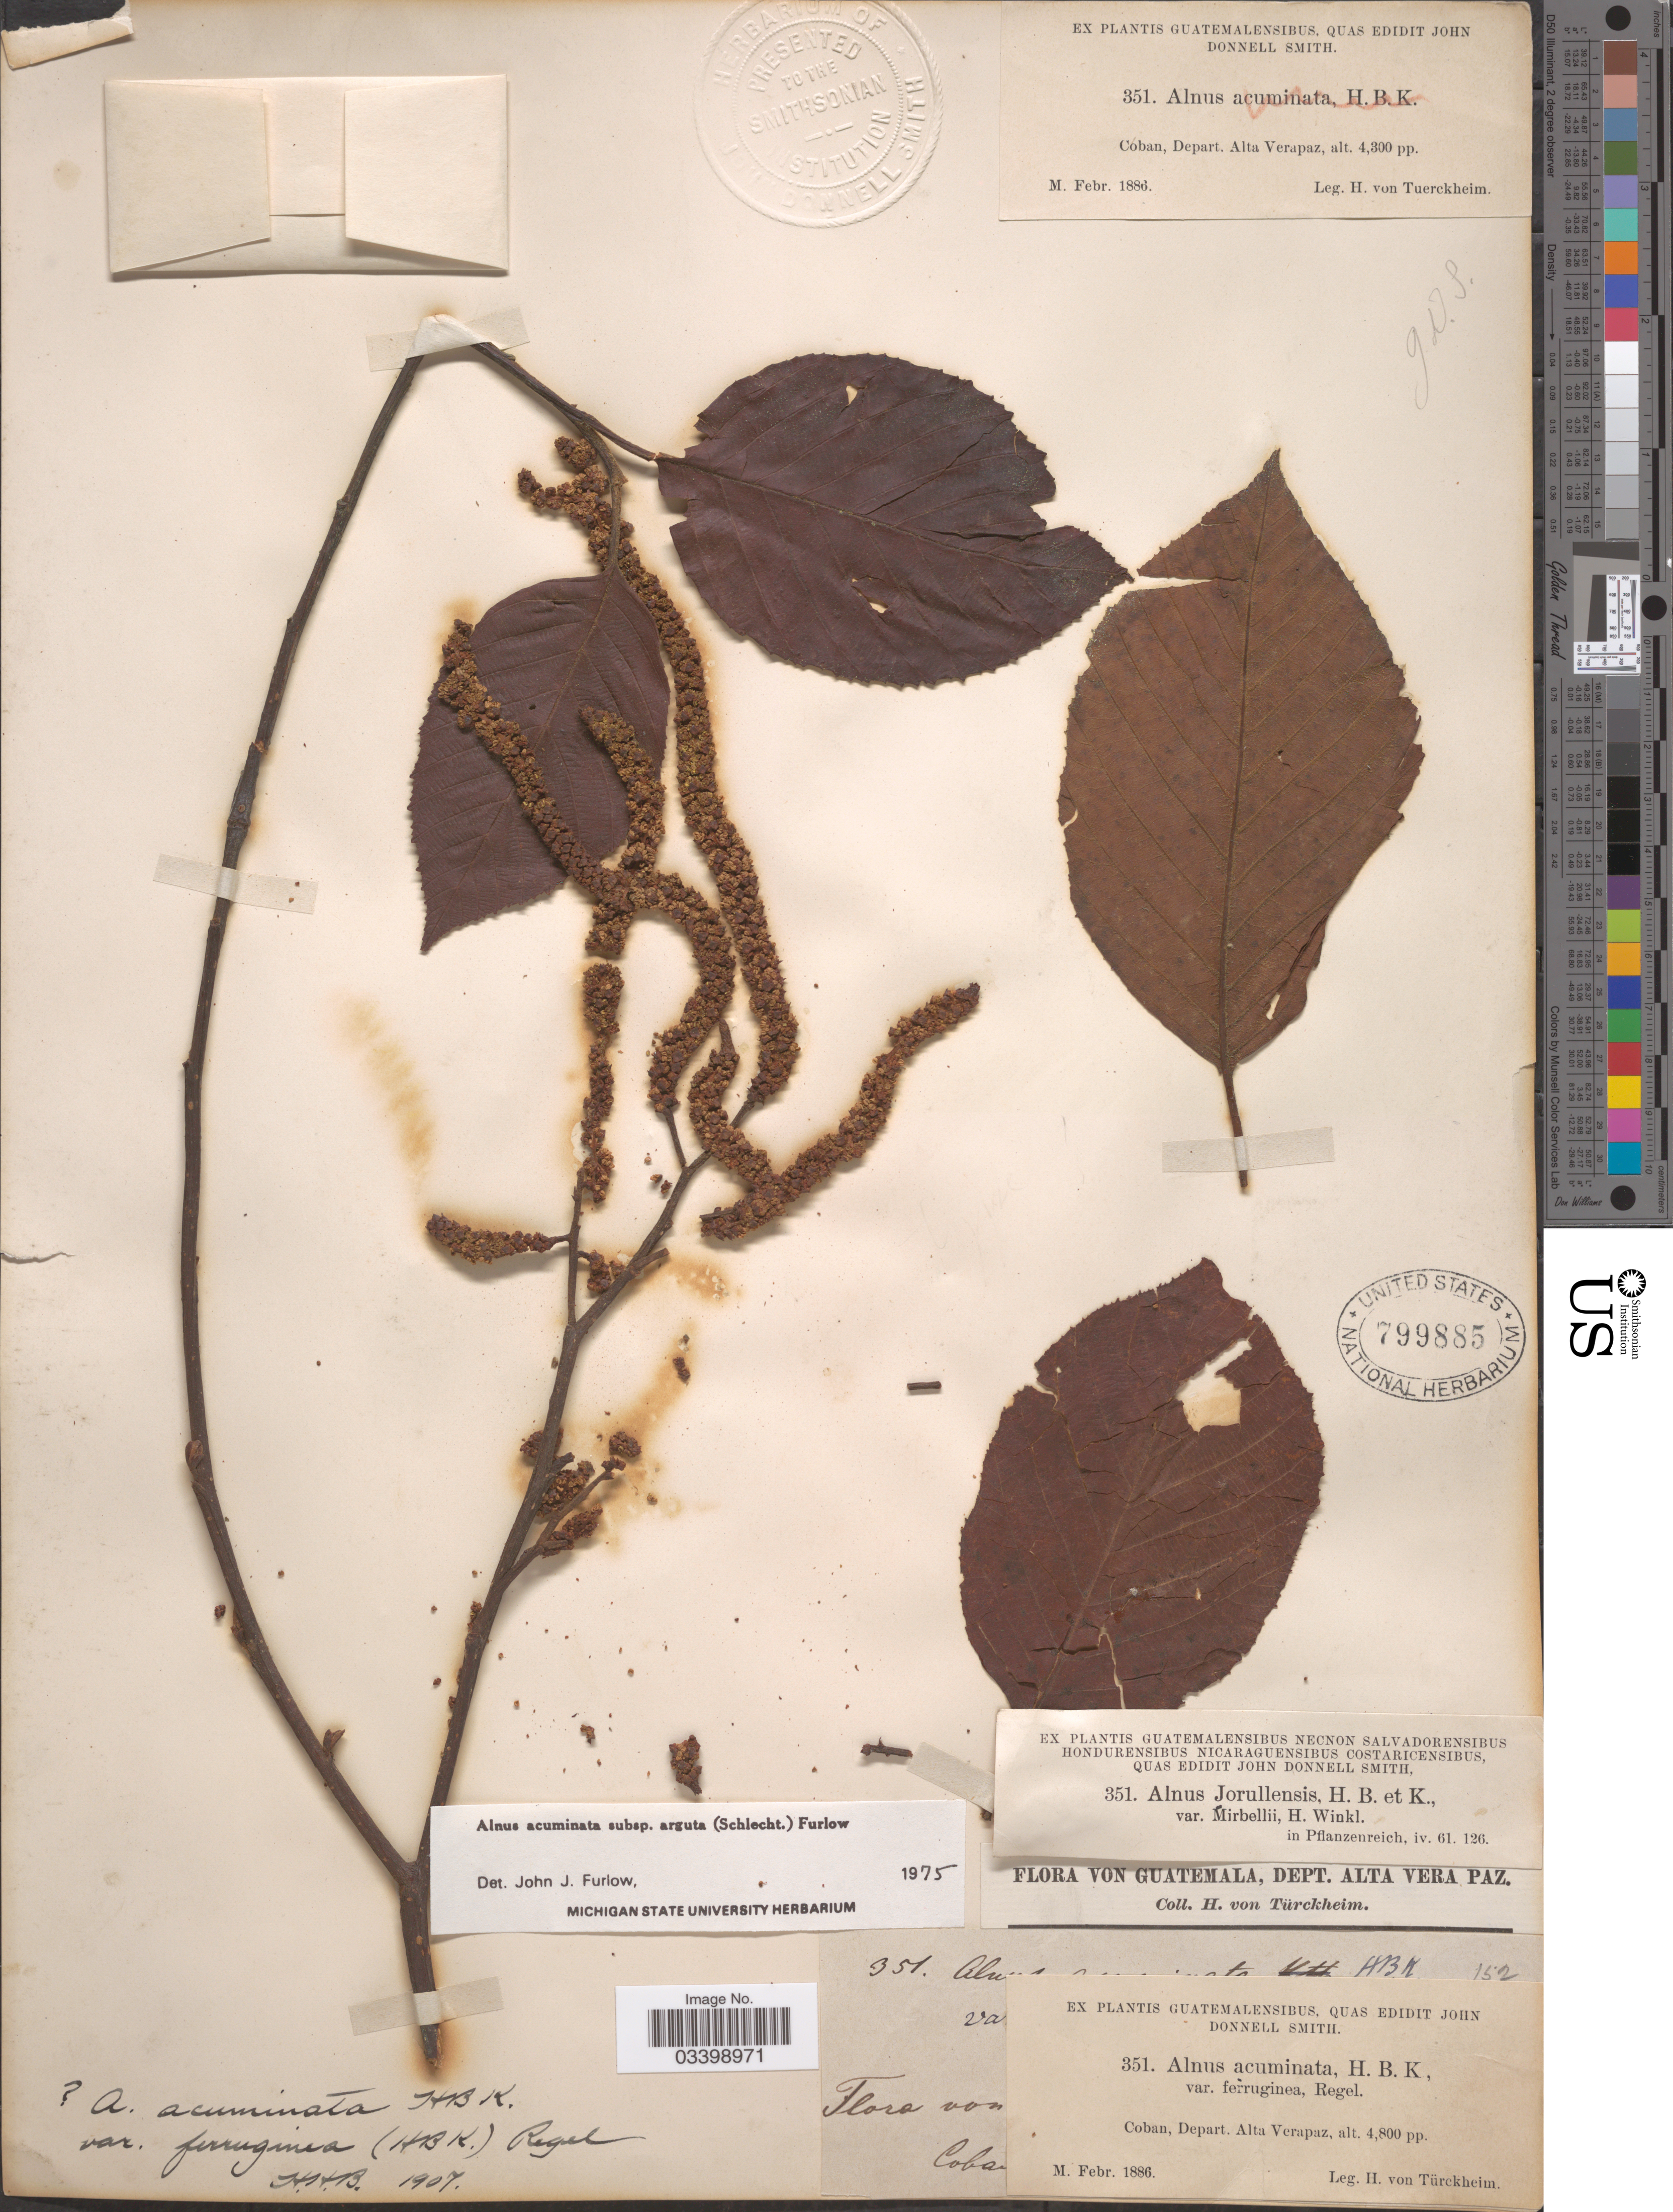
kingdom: Plantae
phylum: Tracheophyta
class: Magnoliopsida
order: Fagales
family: Betulaceae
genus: Alnus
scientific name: Alnus acuminata subsp. arguta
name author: (Schltdl.) Furlow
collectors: H. von Türckheim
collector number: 351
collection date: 1886-02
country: Guatemala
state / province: Alta Verapaz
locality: Coban, Depart. Alta Verapaz.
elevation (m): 1311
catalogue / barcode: US 799885